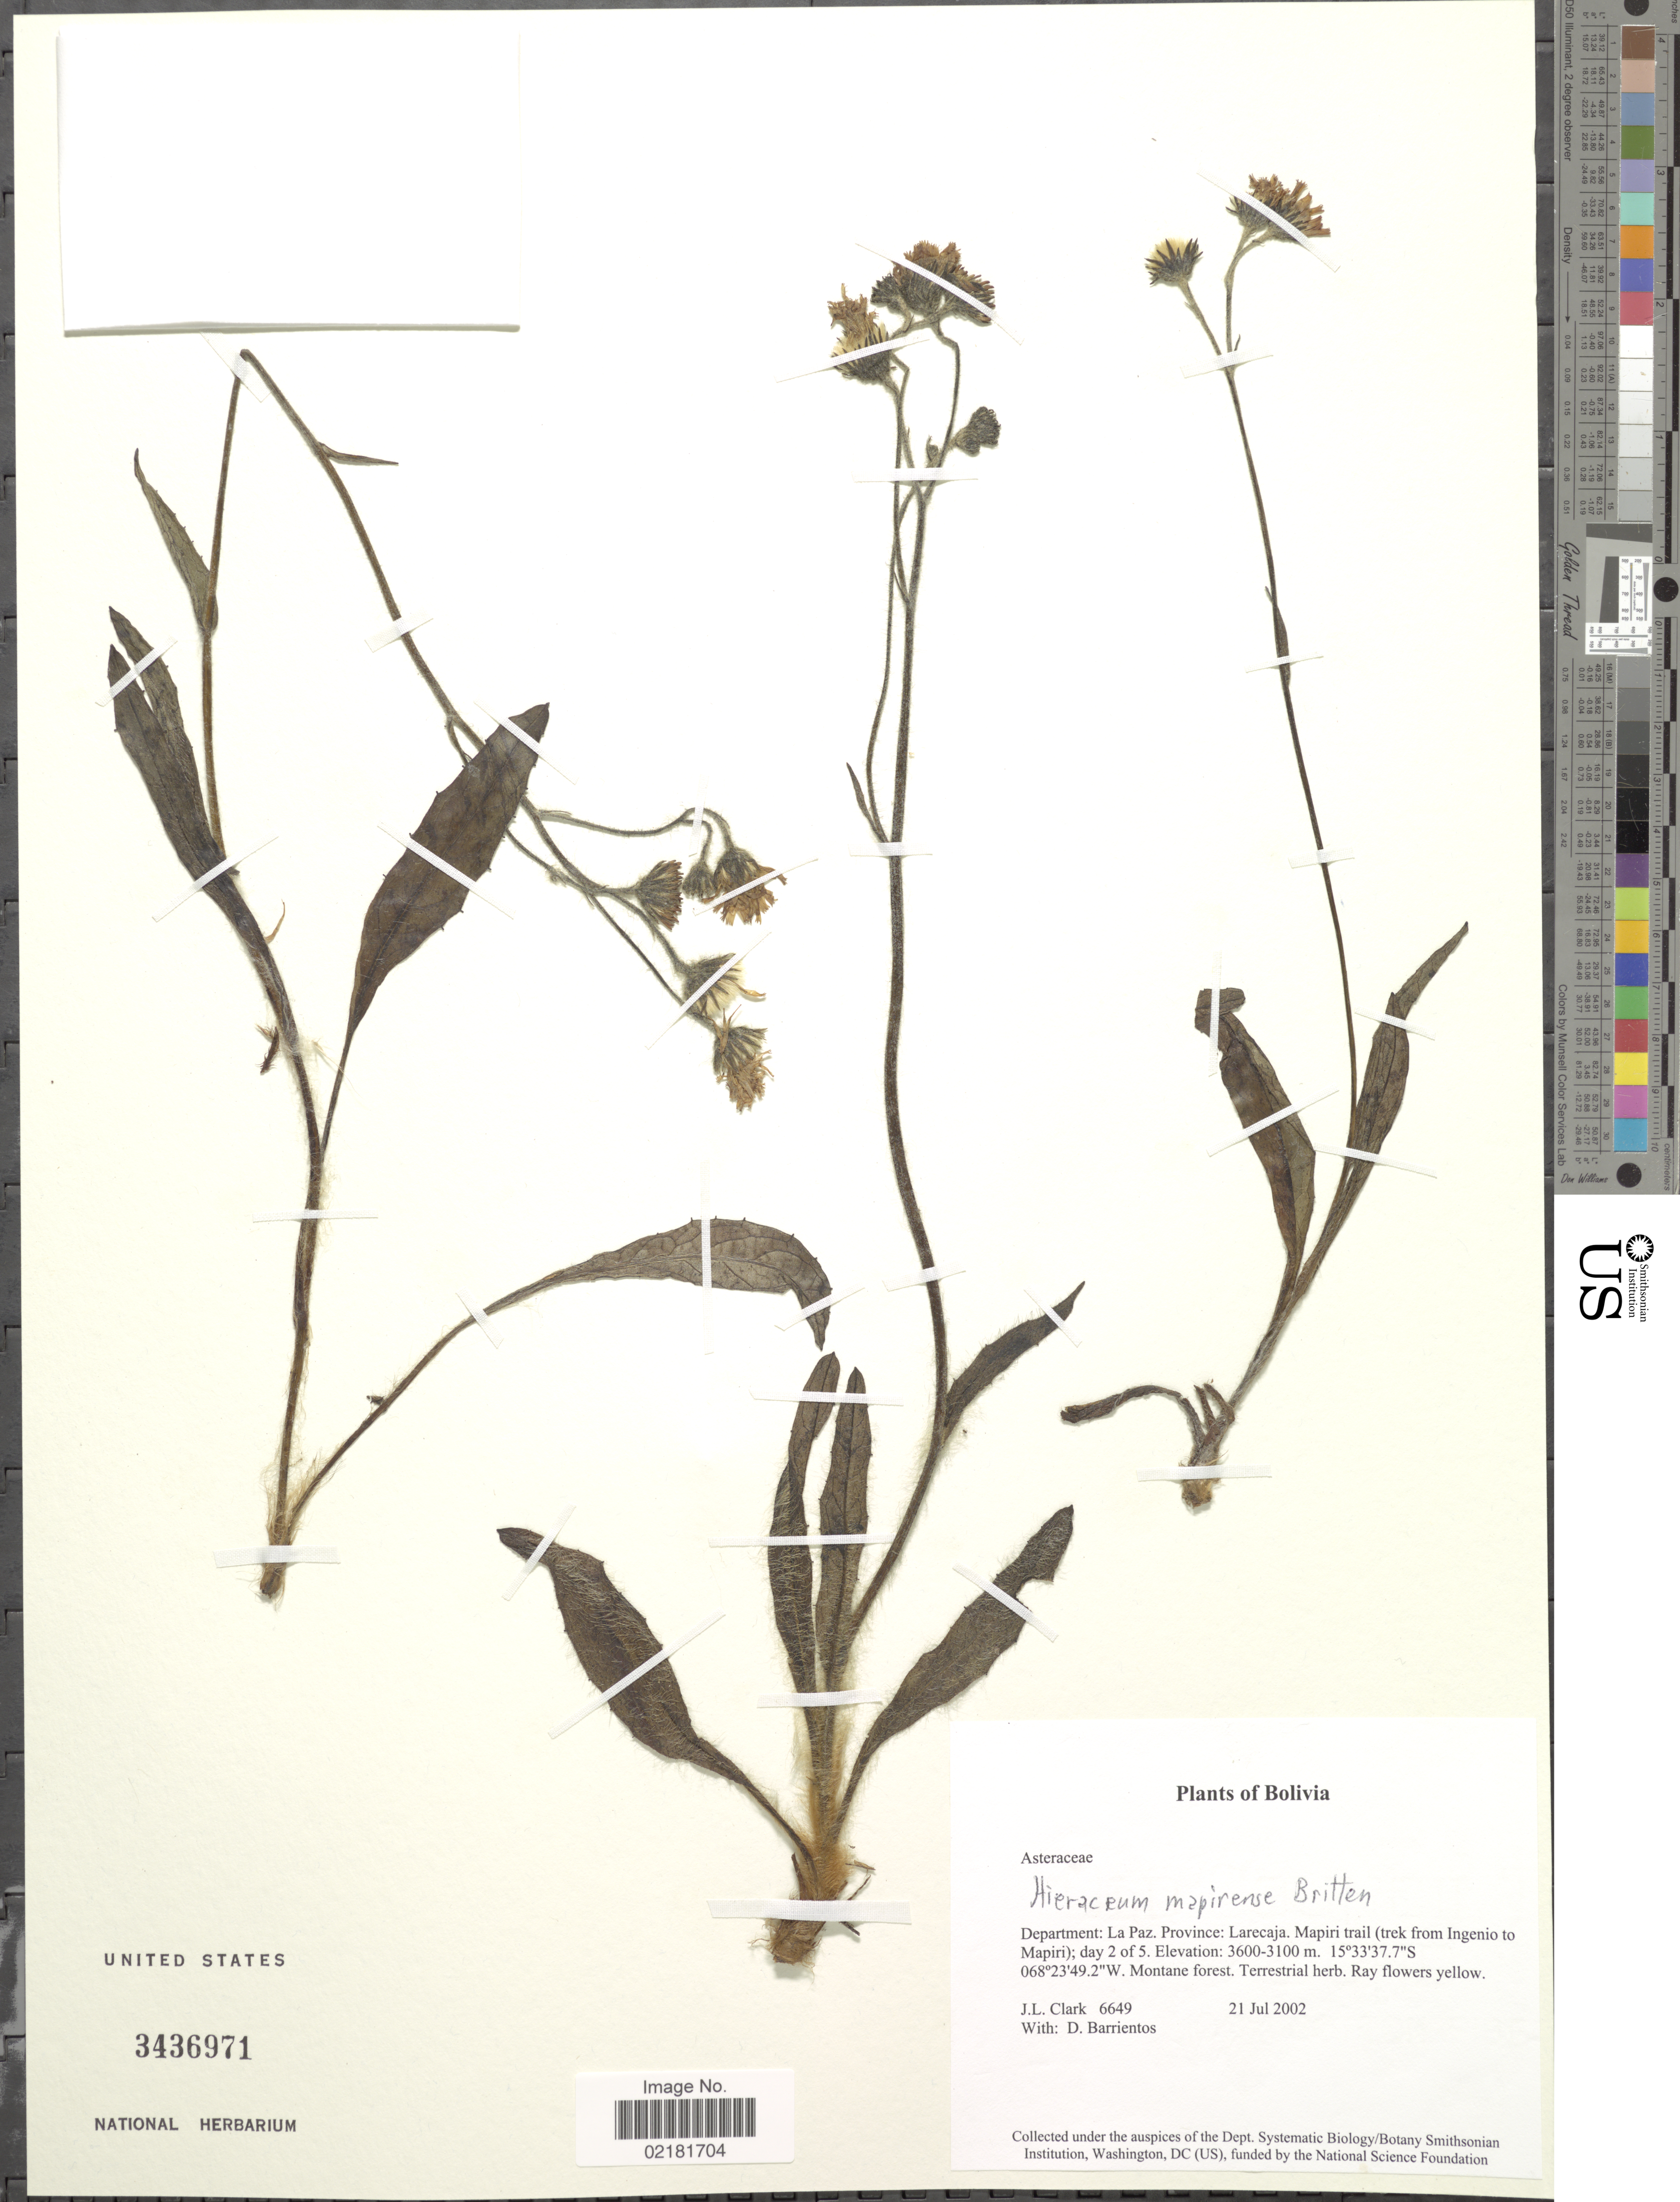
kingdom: Plantae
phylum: Tracheophyta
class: Magnoliopsida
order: Asterales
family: Asteraceae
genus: Hieracium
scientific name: Hieracium mapirense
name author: Britton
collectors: J. L. Clark & D. Barrientos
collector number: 6649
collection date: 2002-07-21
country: Bolivia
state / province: La Paz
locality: Provice: Larecaja, Mapiri trail (trek from Ingenio to Mapiri).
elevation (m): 3100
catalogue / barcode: US 3436971